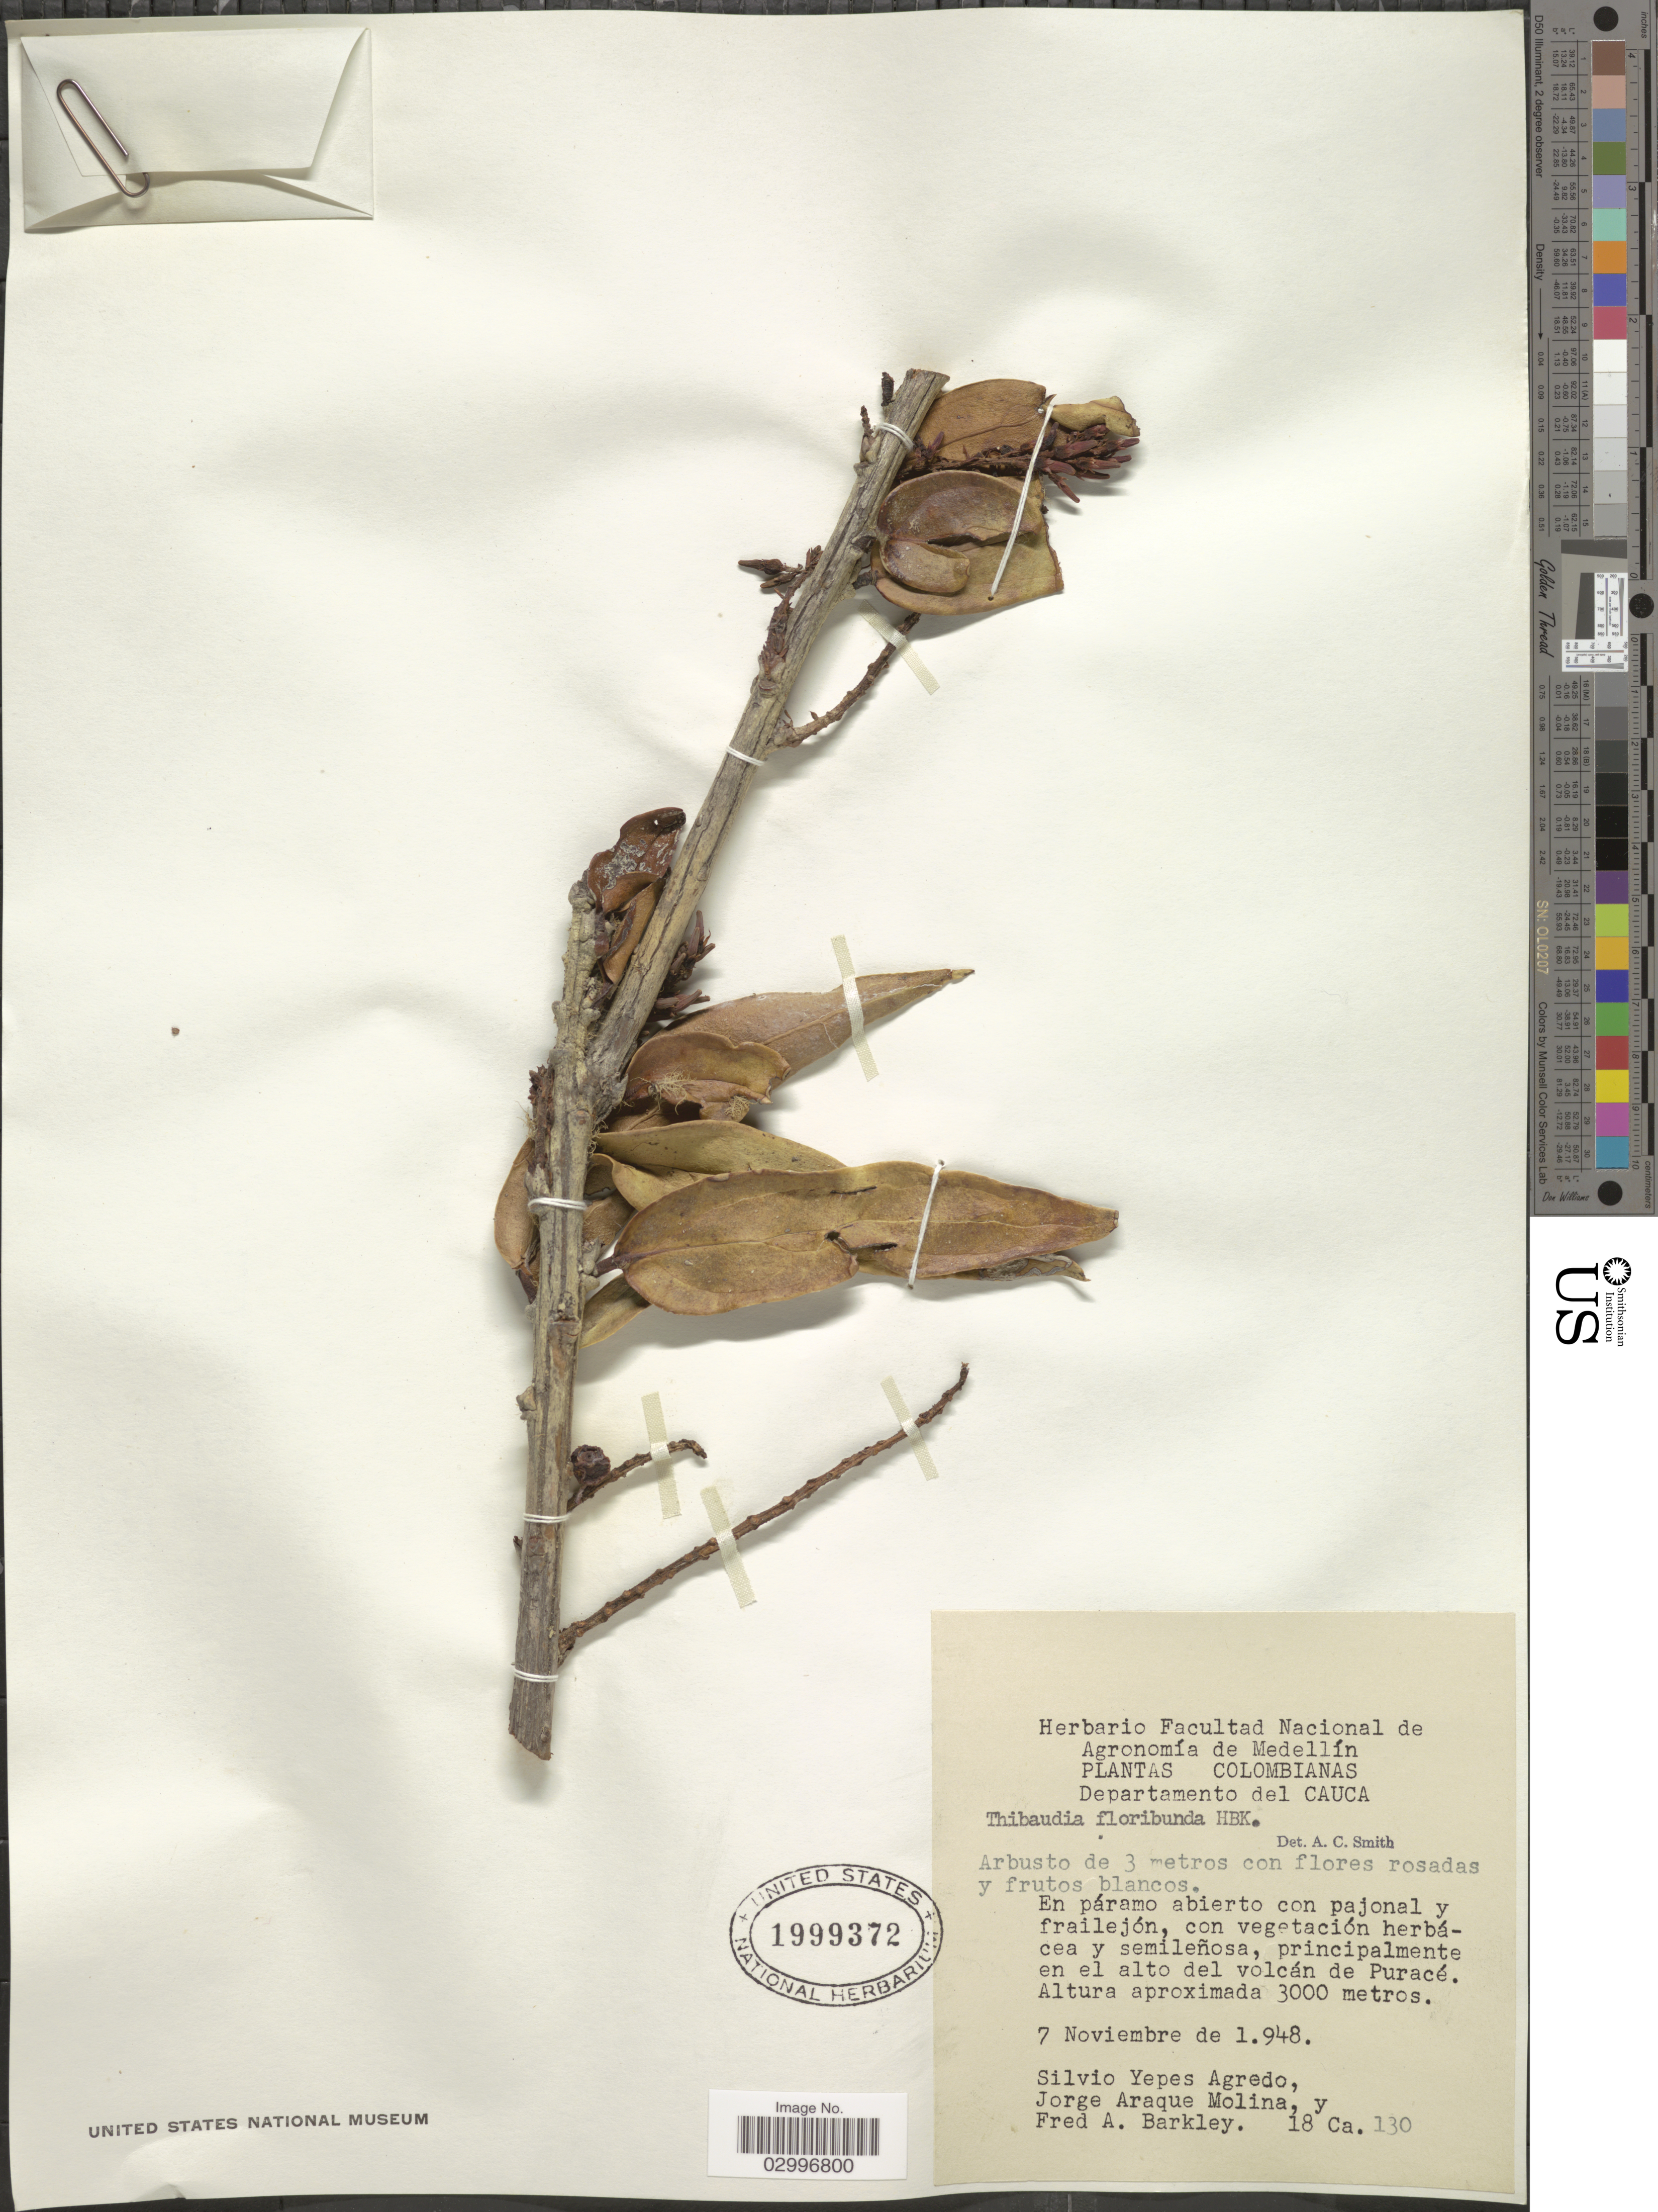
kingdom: Plantae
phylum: Tracheophyta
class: Magnoliopsida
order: Ericales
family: Ericaceae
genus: Thibaudia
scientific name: Thibaudia floribunda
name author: Kunth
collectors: S. Yepes-Agredo, J. Araque Molina & F. A. Barkley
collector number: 18Ca130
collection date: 1948-11-07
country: Colombia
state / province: Cauca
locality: Departamento del Cauca. Principalmente en el alto del volcán de Puracé.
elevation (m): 3000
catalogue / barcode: US 1999372